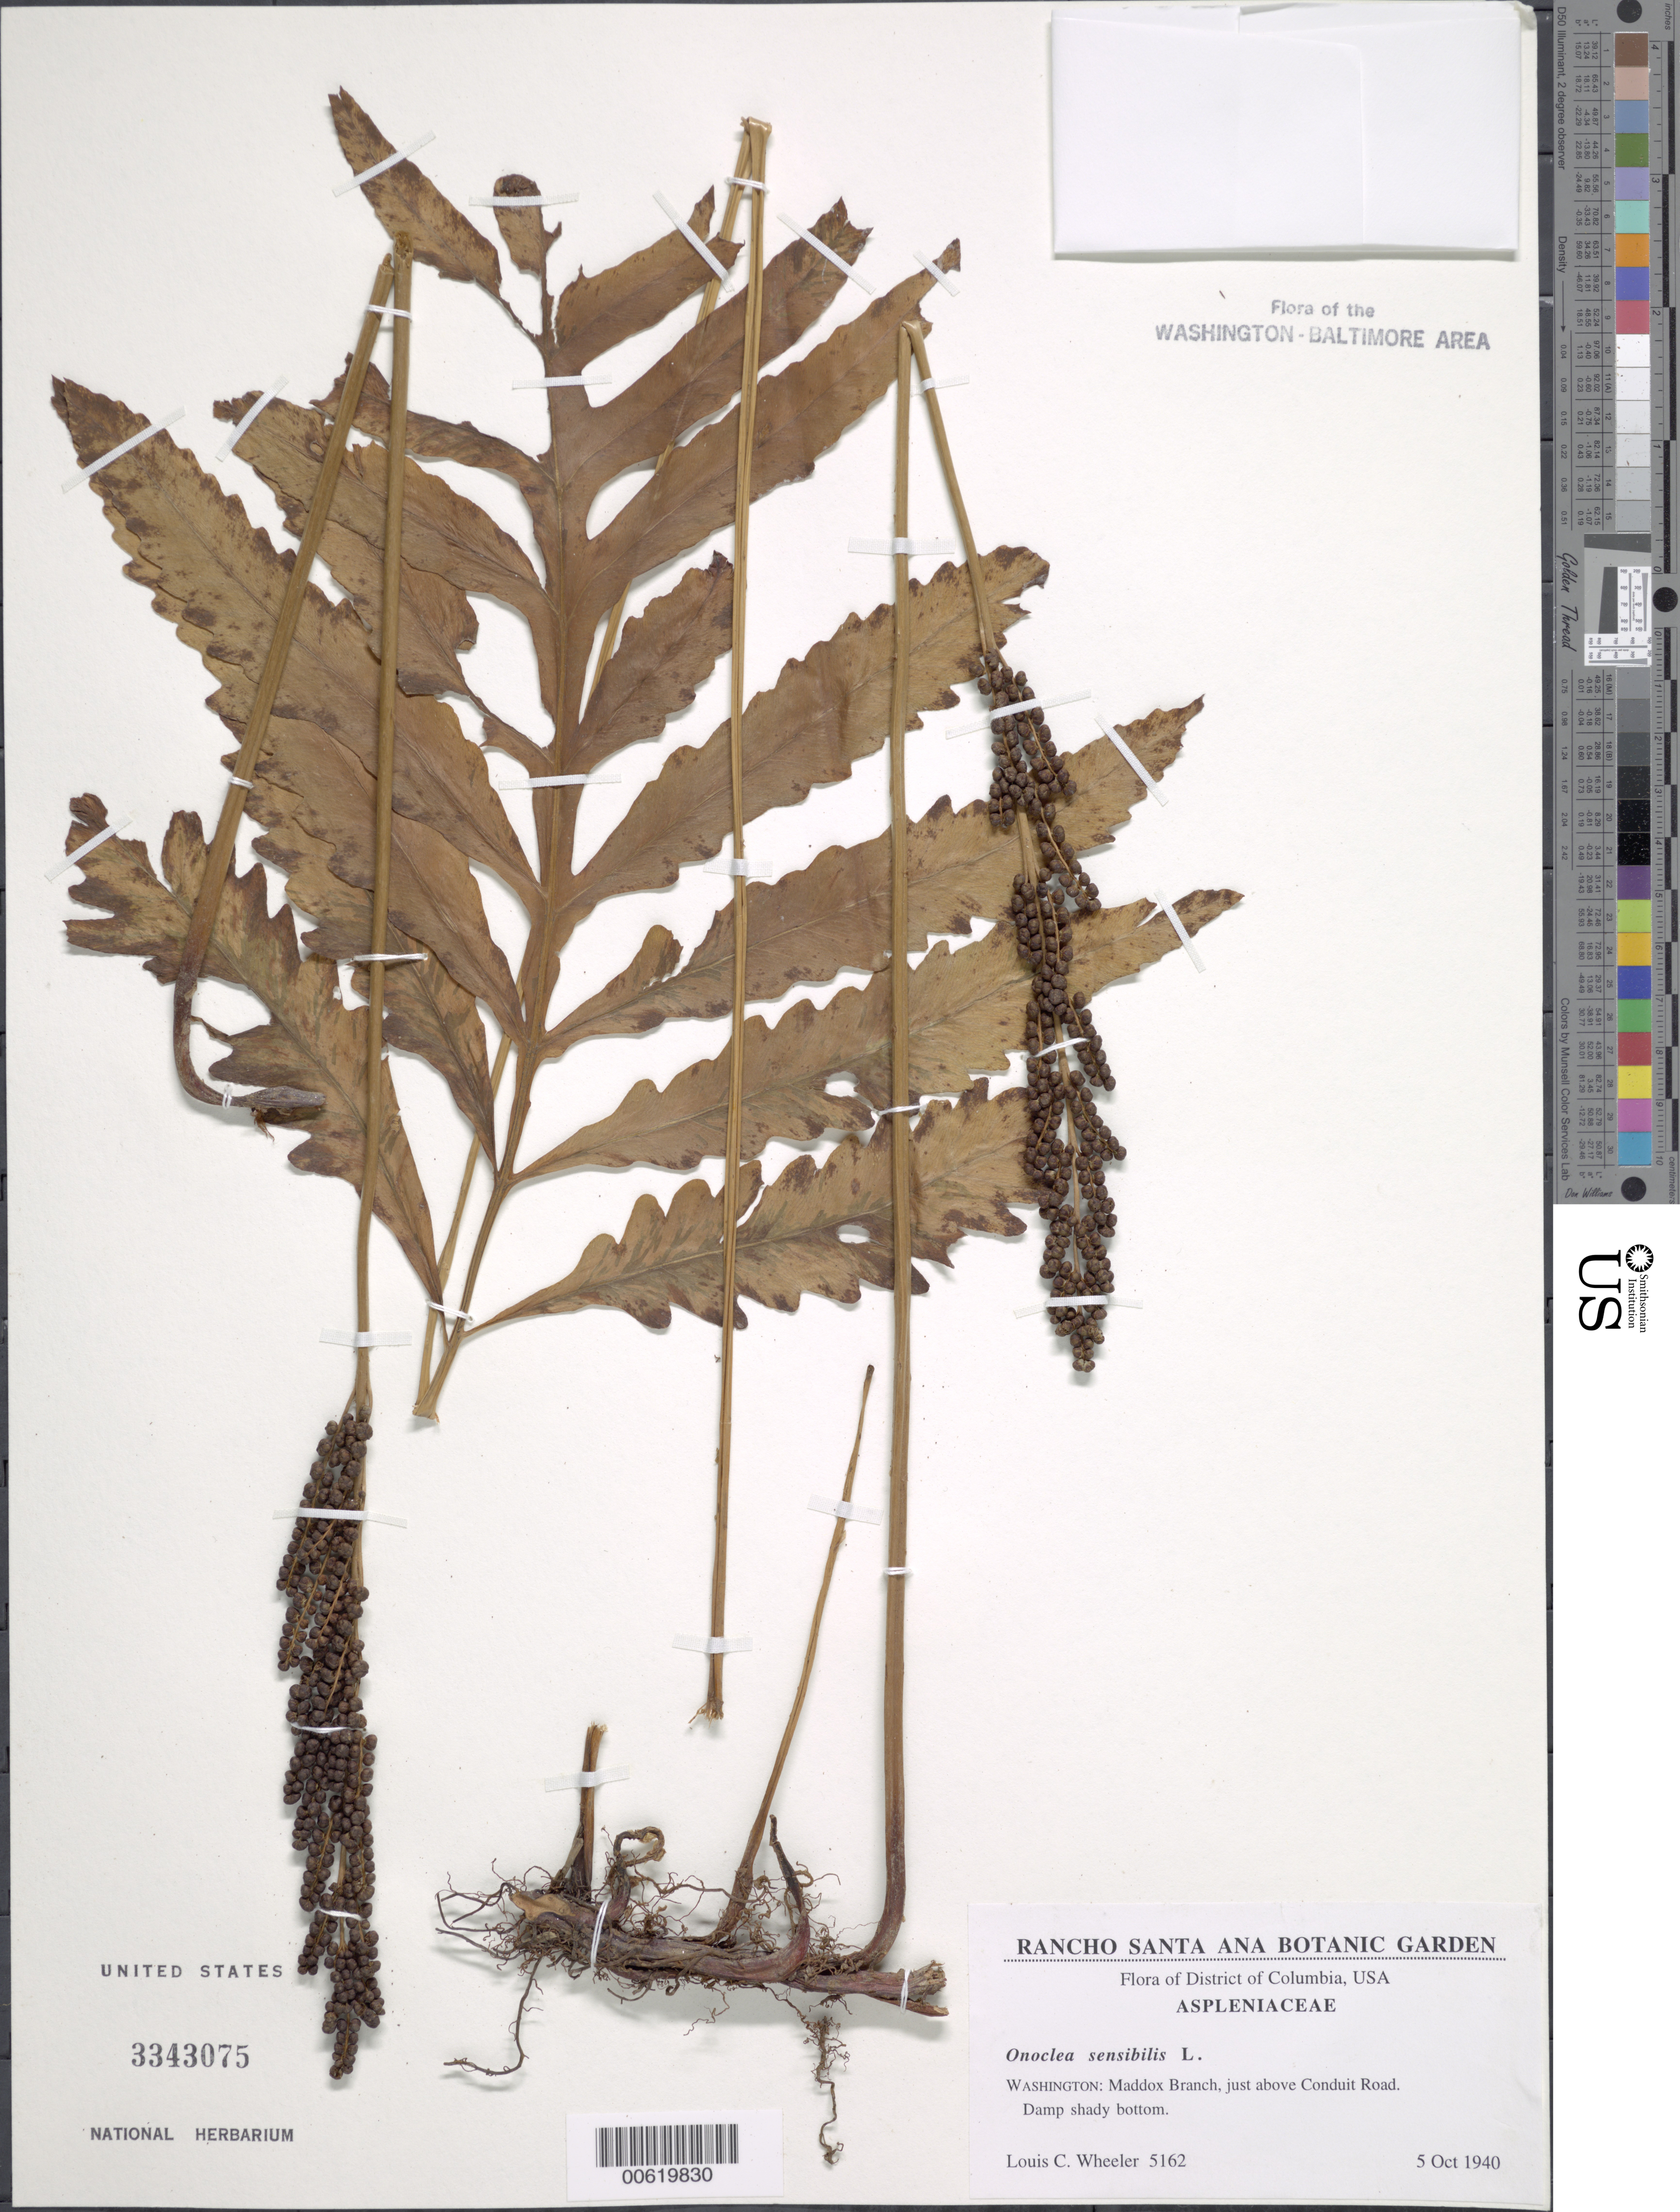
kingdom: Plantae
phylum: Tracheophyta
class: Polypodiopsida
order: Polypodiales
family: Onocleaceae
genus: Onoclea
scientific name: Onoclea sensibilis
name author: L.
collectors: L. C. Wheeler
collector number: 5162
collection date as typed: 05 Oct 1940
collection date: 1940-10-05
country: United States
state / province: District of Columbia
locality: Maddox Branch, just above Conduit Road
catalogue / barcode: US 3343075